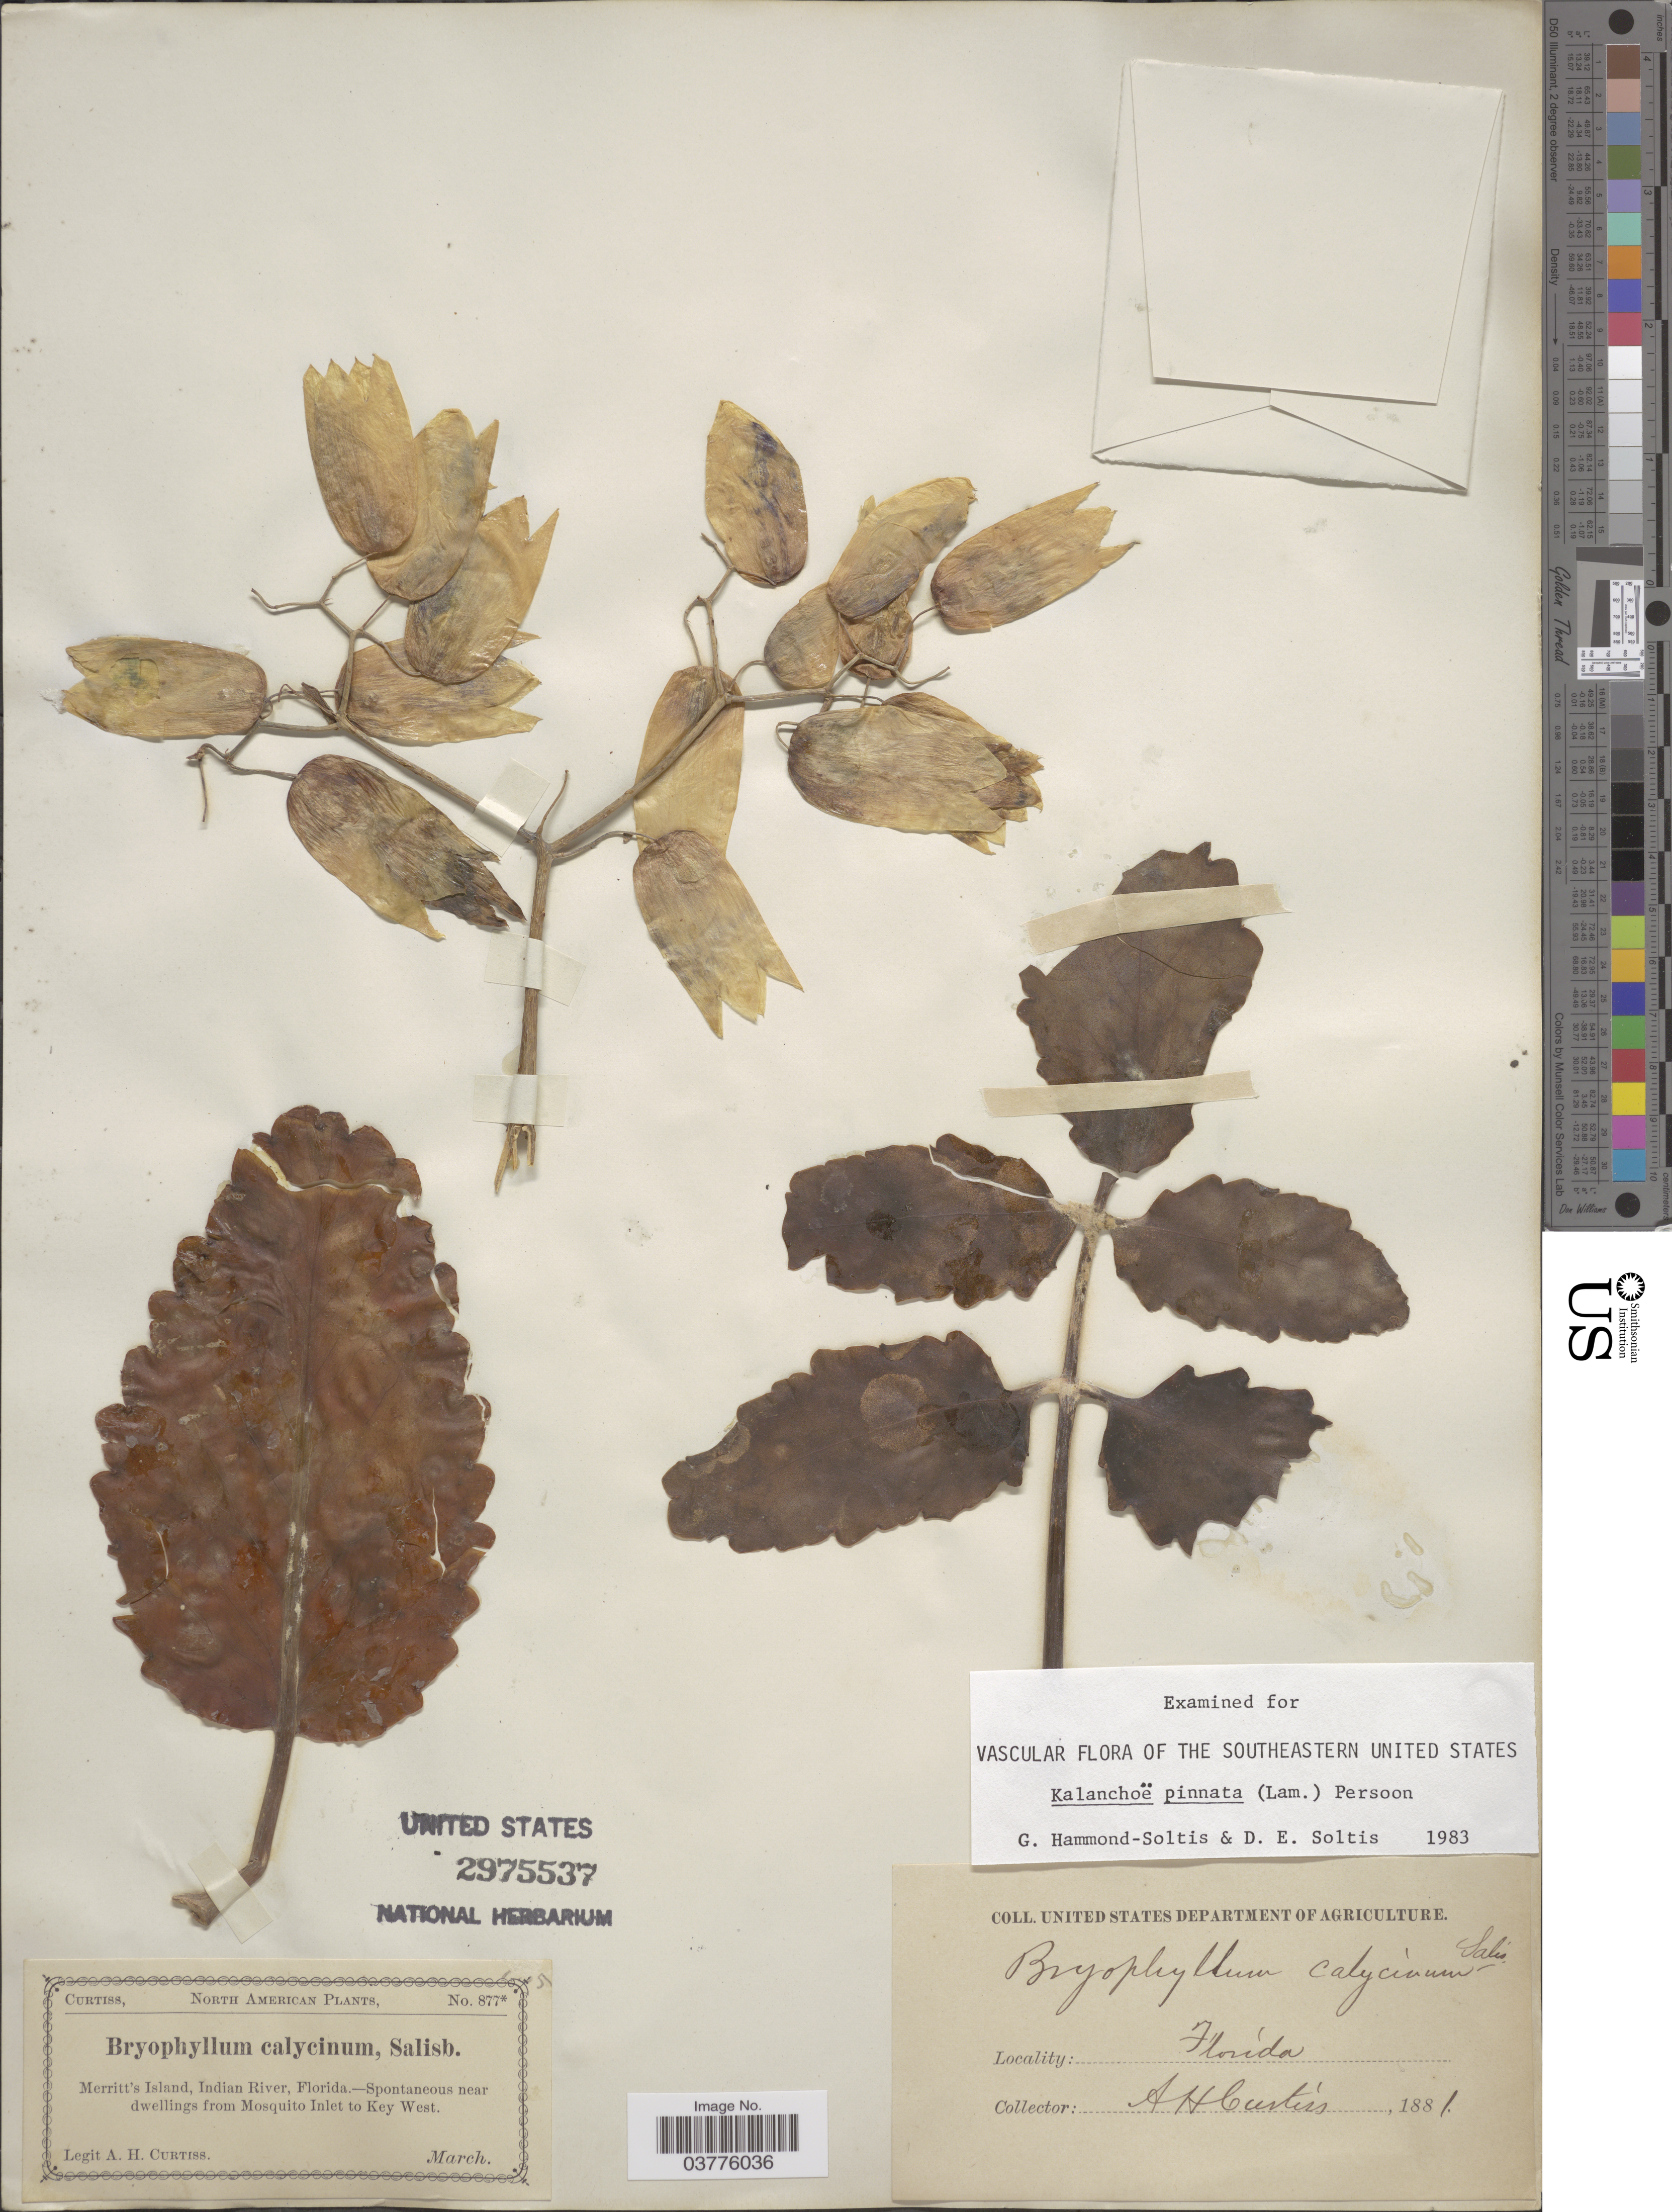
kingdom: Plantae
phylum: Tracheophyta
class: Magnoliopsida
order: Saxifragales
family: Crassulaceae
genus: Kalanchoe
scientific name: Kalanchoe pinnata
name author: (Lam.) Pers.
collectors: A. H. Curtiss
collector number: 877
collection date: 1881-03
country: United States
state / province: Florida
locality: Merritt's Island, Indian River. Near dwellings from Mosquito Inlet to Key West.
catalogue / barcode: US 2975537